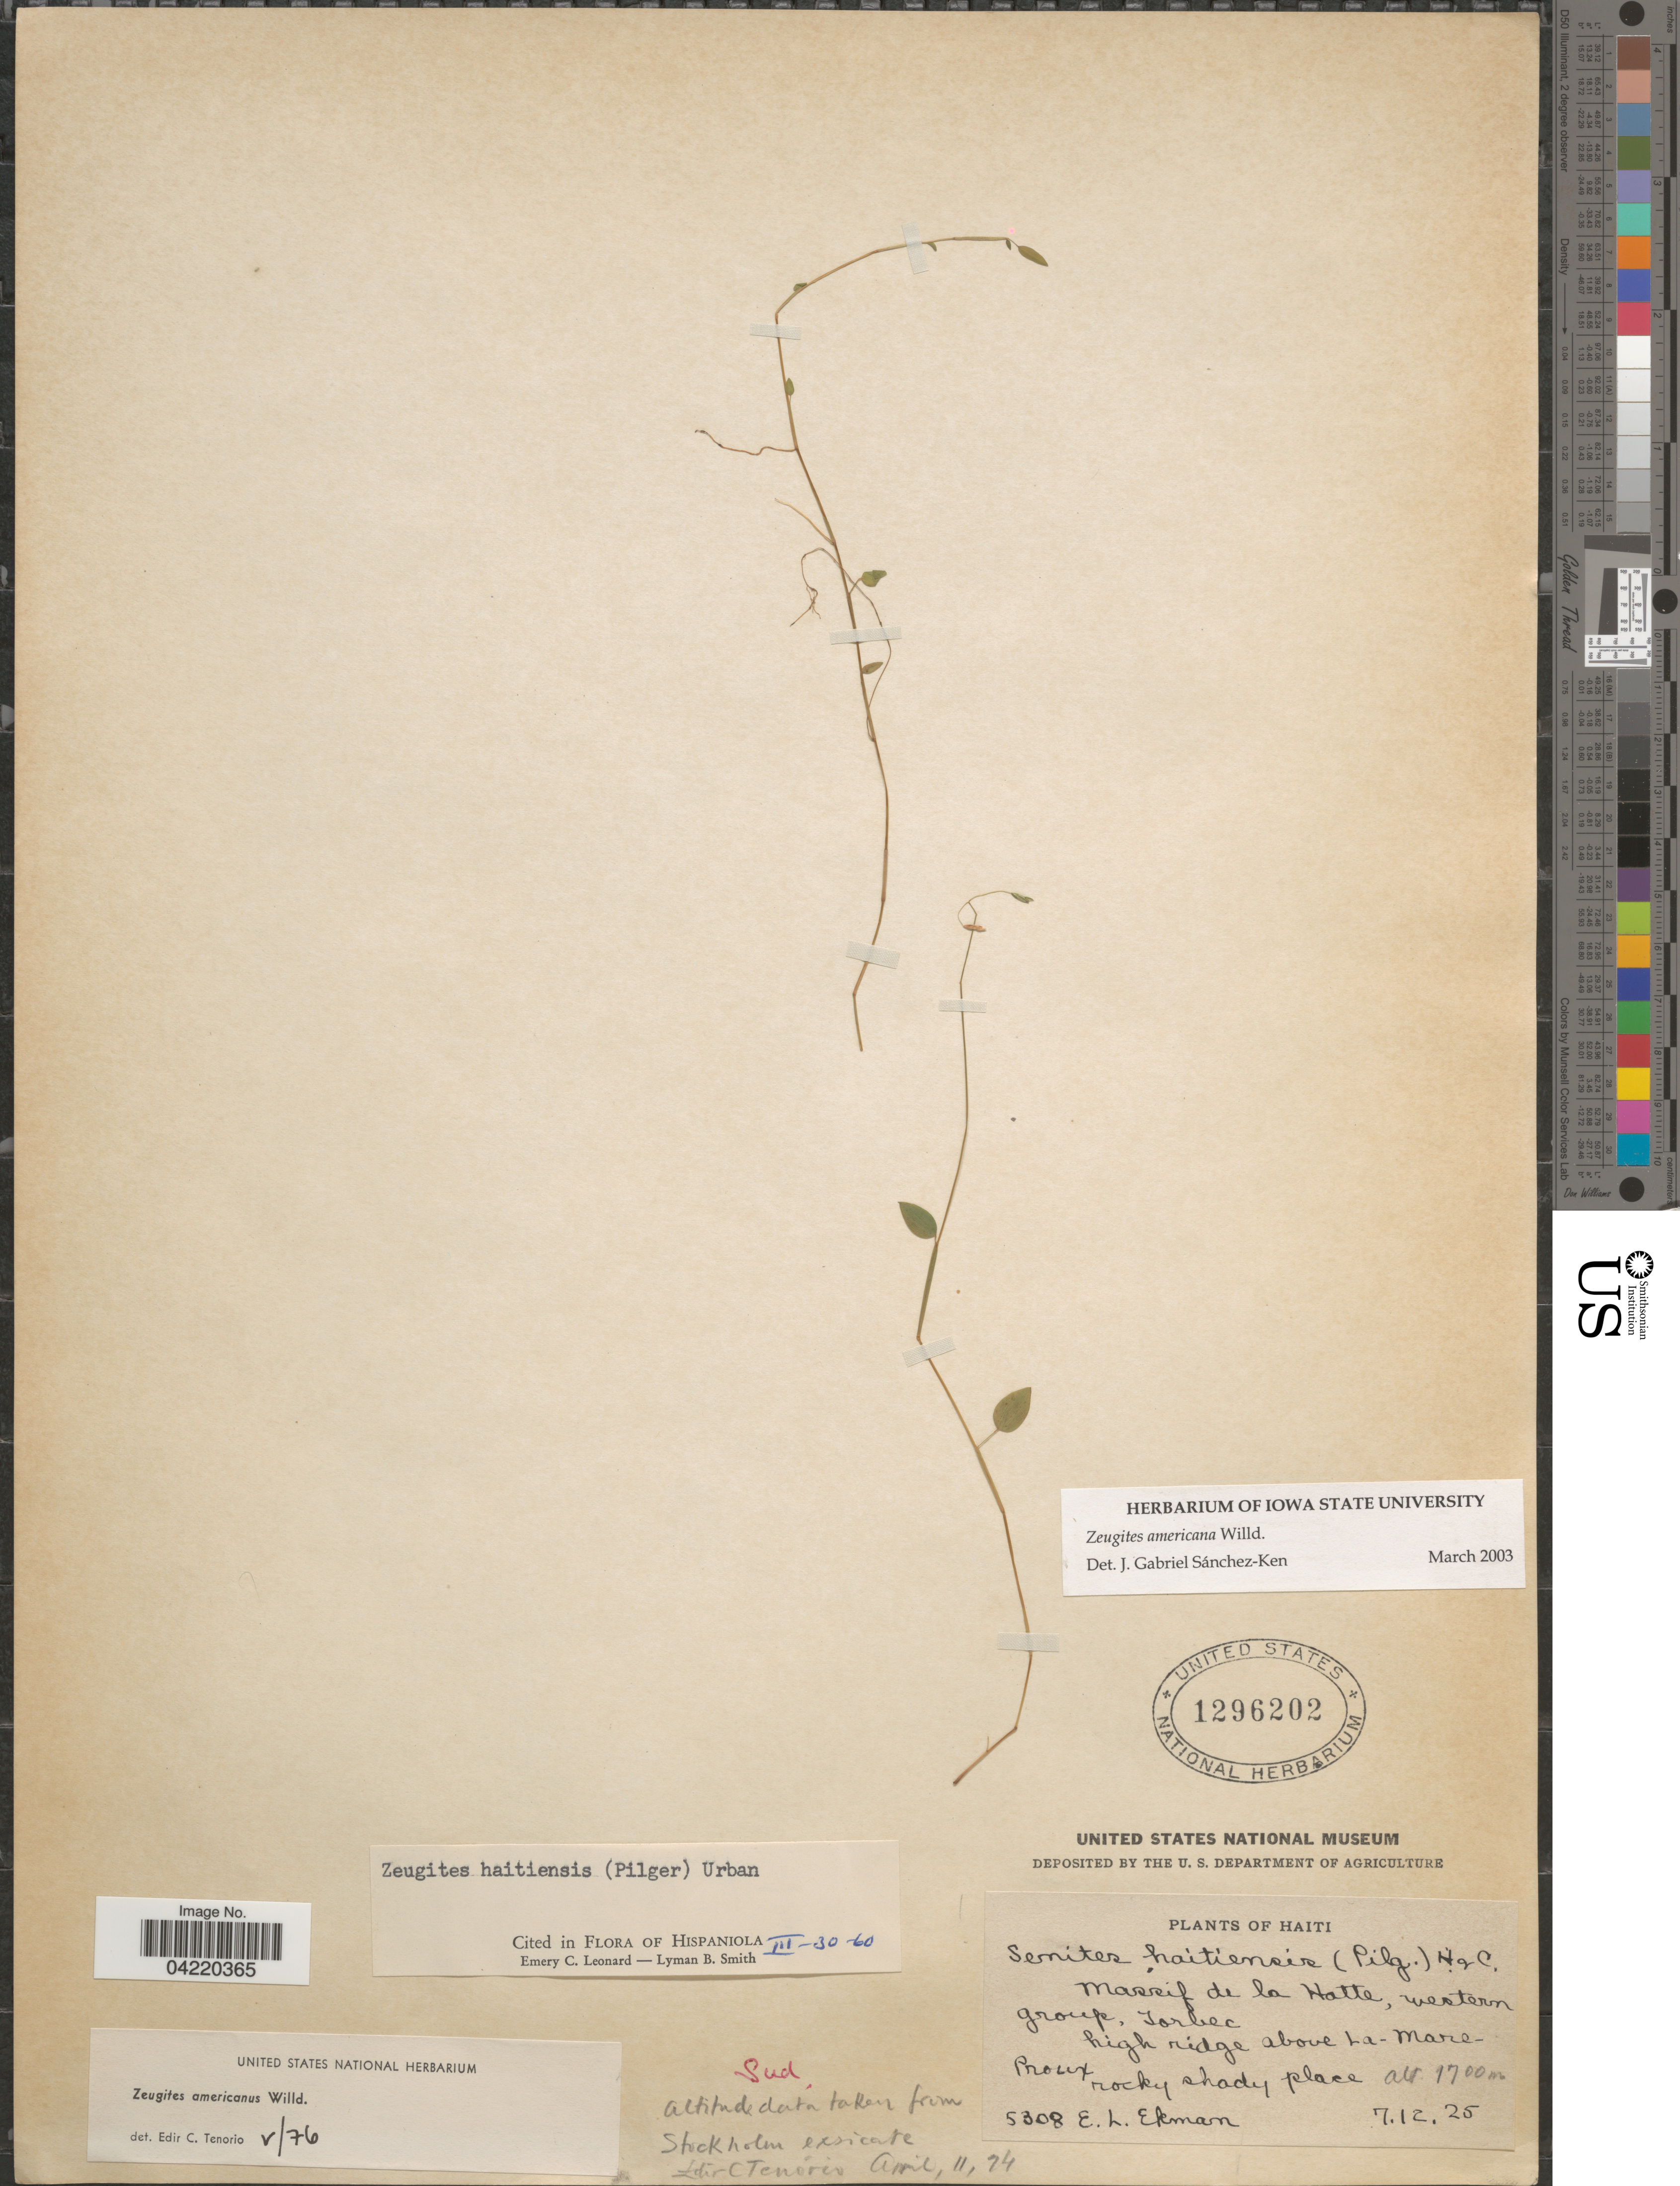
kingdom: Plantae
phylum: Tracheophyta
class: Liliopsida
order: Poales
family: Poaceae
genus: Zeugites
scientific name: Zeugites americanus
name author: Willd.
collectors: E. L. Ekman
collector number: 5308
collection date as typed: Transcribed d/m/y: 7/12/25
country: Haiti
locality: Massif de la Hatte, western group, Torbec. High ridge above La-Mare-Proux.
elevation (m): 1700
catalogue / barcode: US 1296202